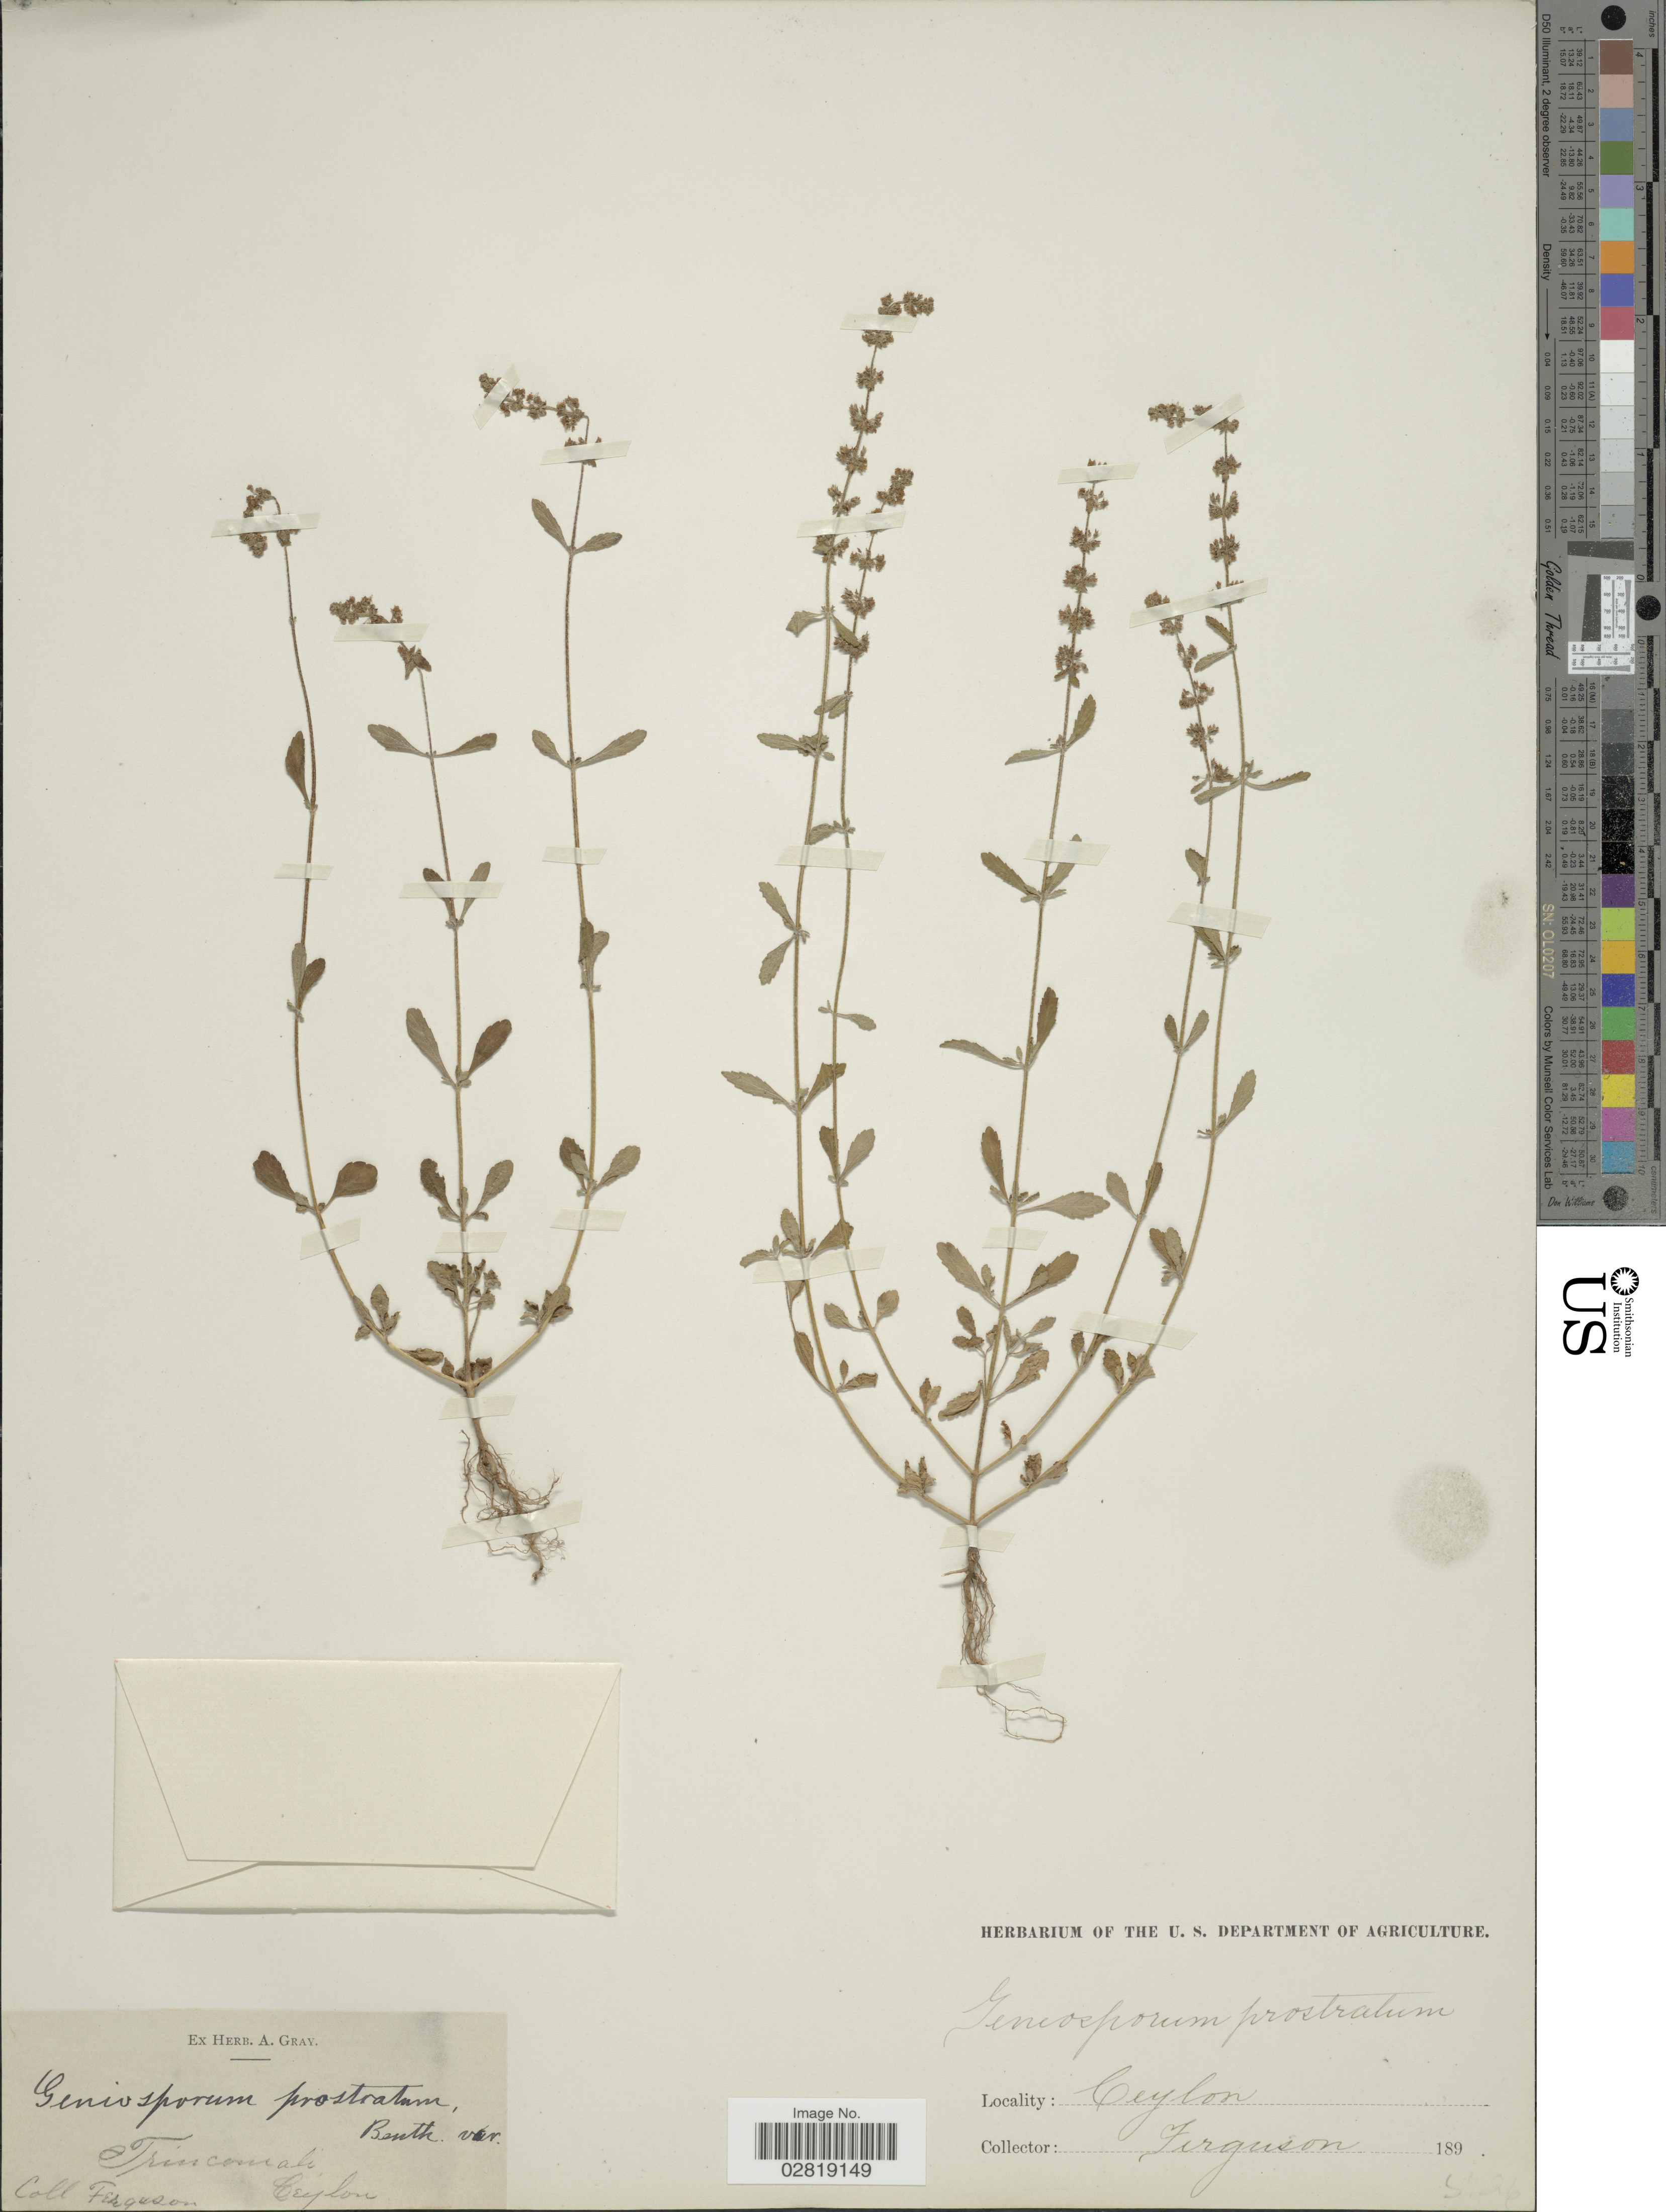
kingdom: Plantae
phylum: Tracheophyta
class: Magnoliopsida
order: Lamiales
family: Lamiaceae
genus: Geniosporum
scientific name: Geniosporum tenuiflorum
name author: (L.) Merr.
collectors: -. Ferguson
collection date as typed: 189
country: Sri Lanka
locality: Ceylon. Trincomali.